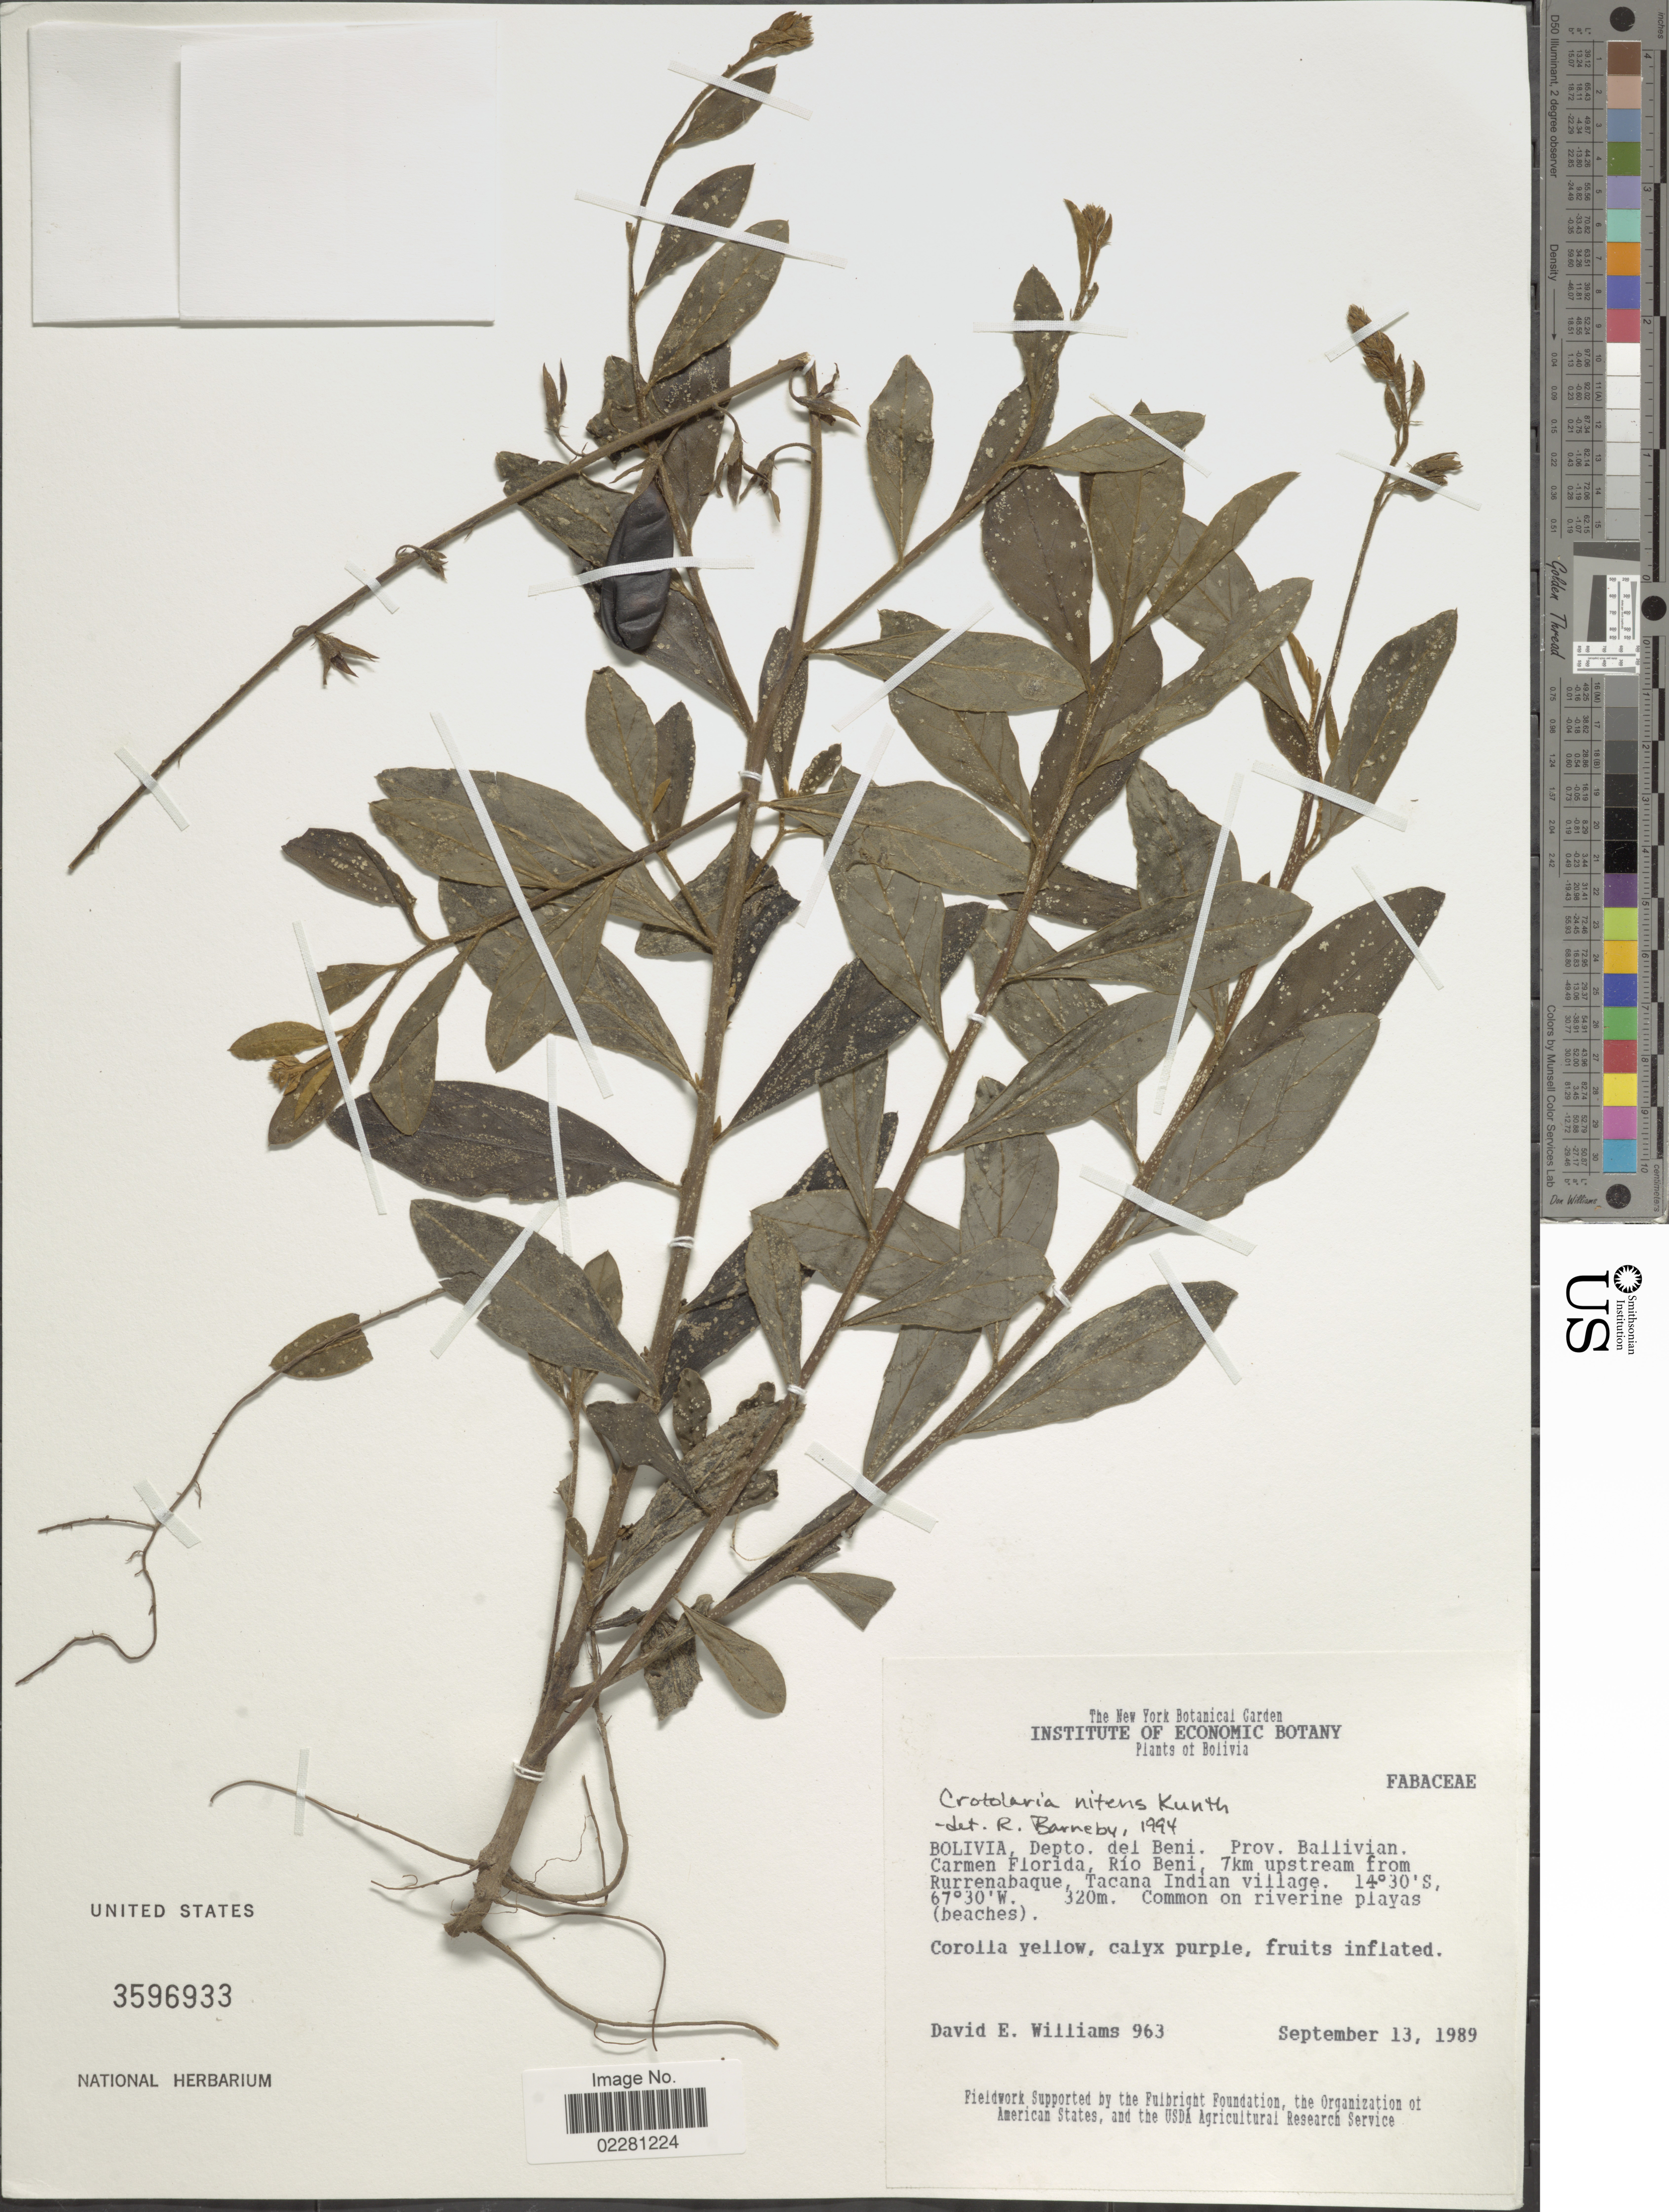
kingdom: Plantae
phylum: Tracheophyta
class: Magnoliopsida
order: Fabales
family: Fabaceae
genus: Crotalaria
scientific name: Crotalaria nitens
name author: Kunth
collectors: D. E. Williams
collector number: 963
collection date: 1989-09-13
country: Bolivia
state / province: Beni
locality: Prov. Ballivian, Carmen Florida, Rio Beni, 7 km upstream from Rurrenabaque, Tacana Indian Village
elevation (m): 320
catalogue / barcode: US 3596933